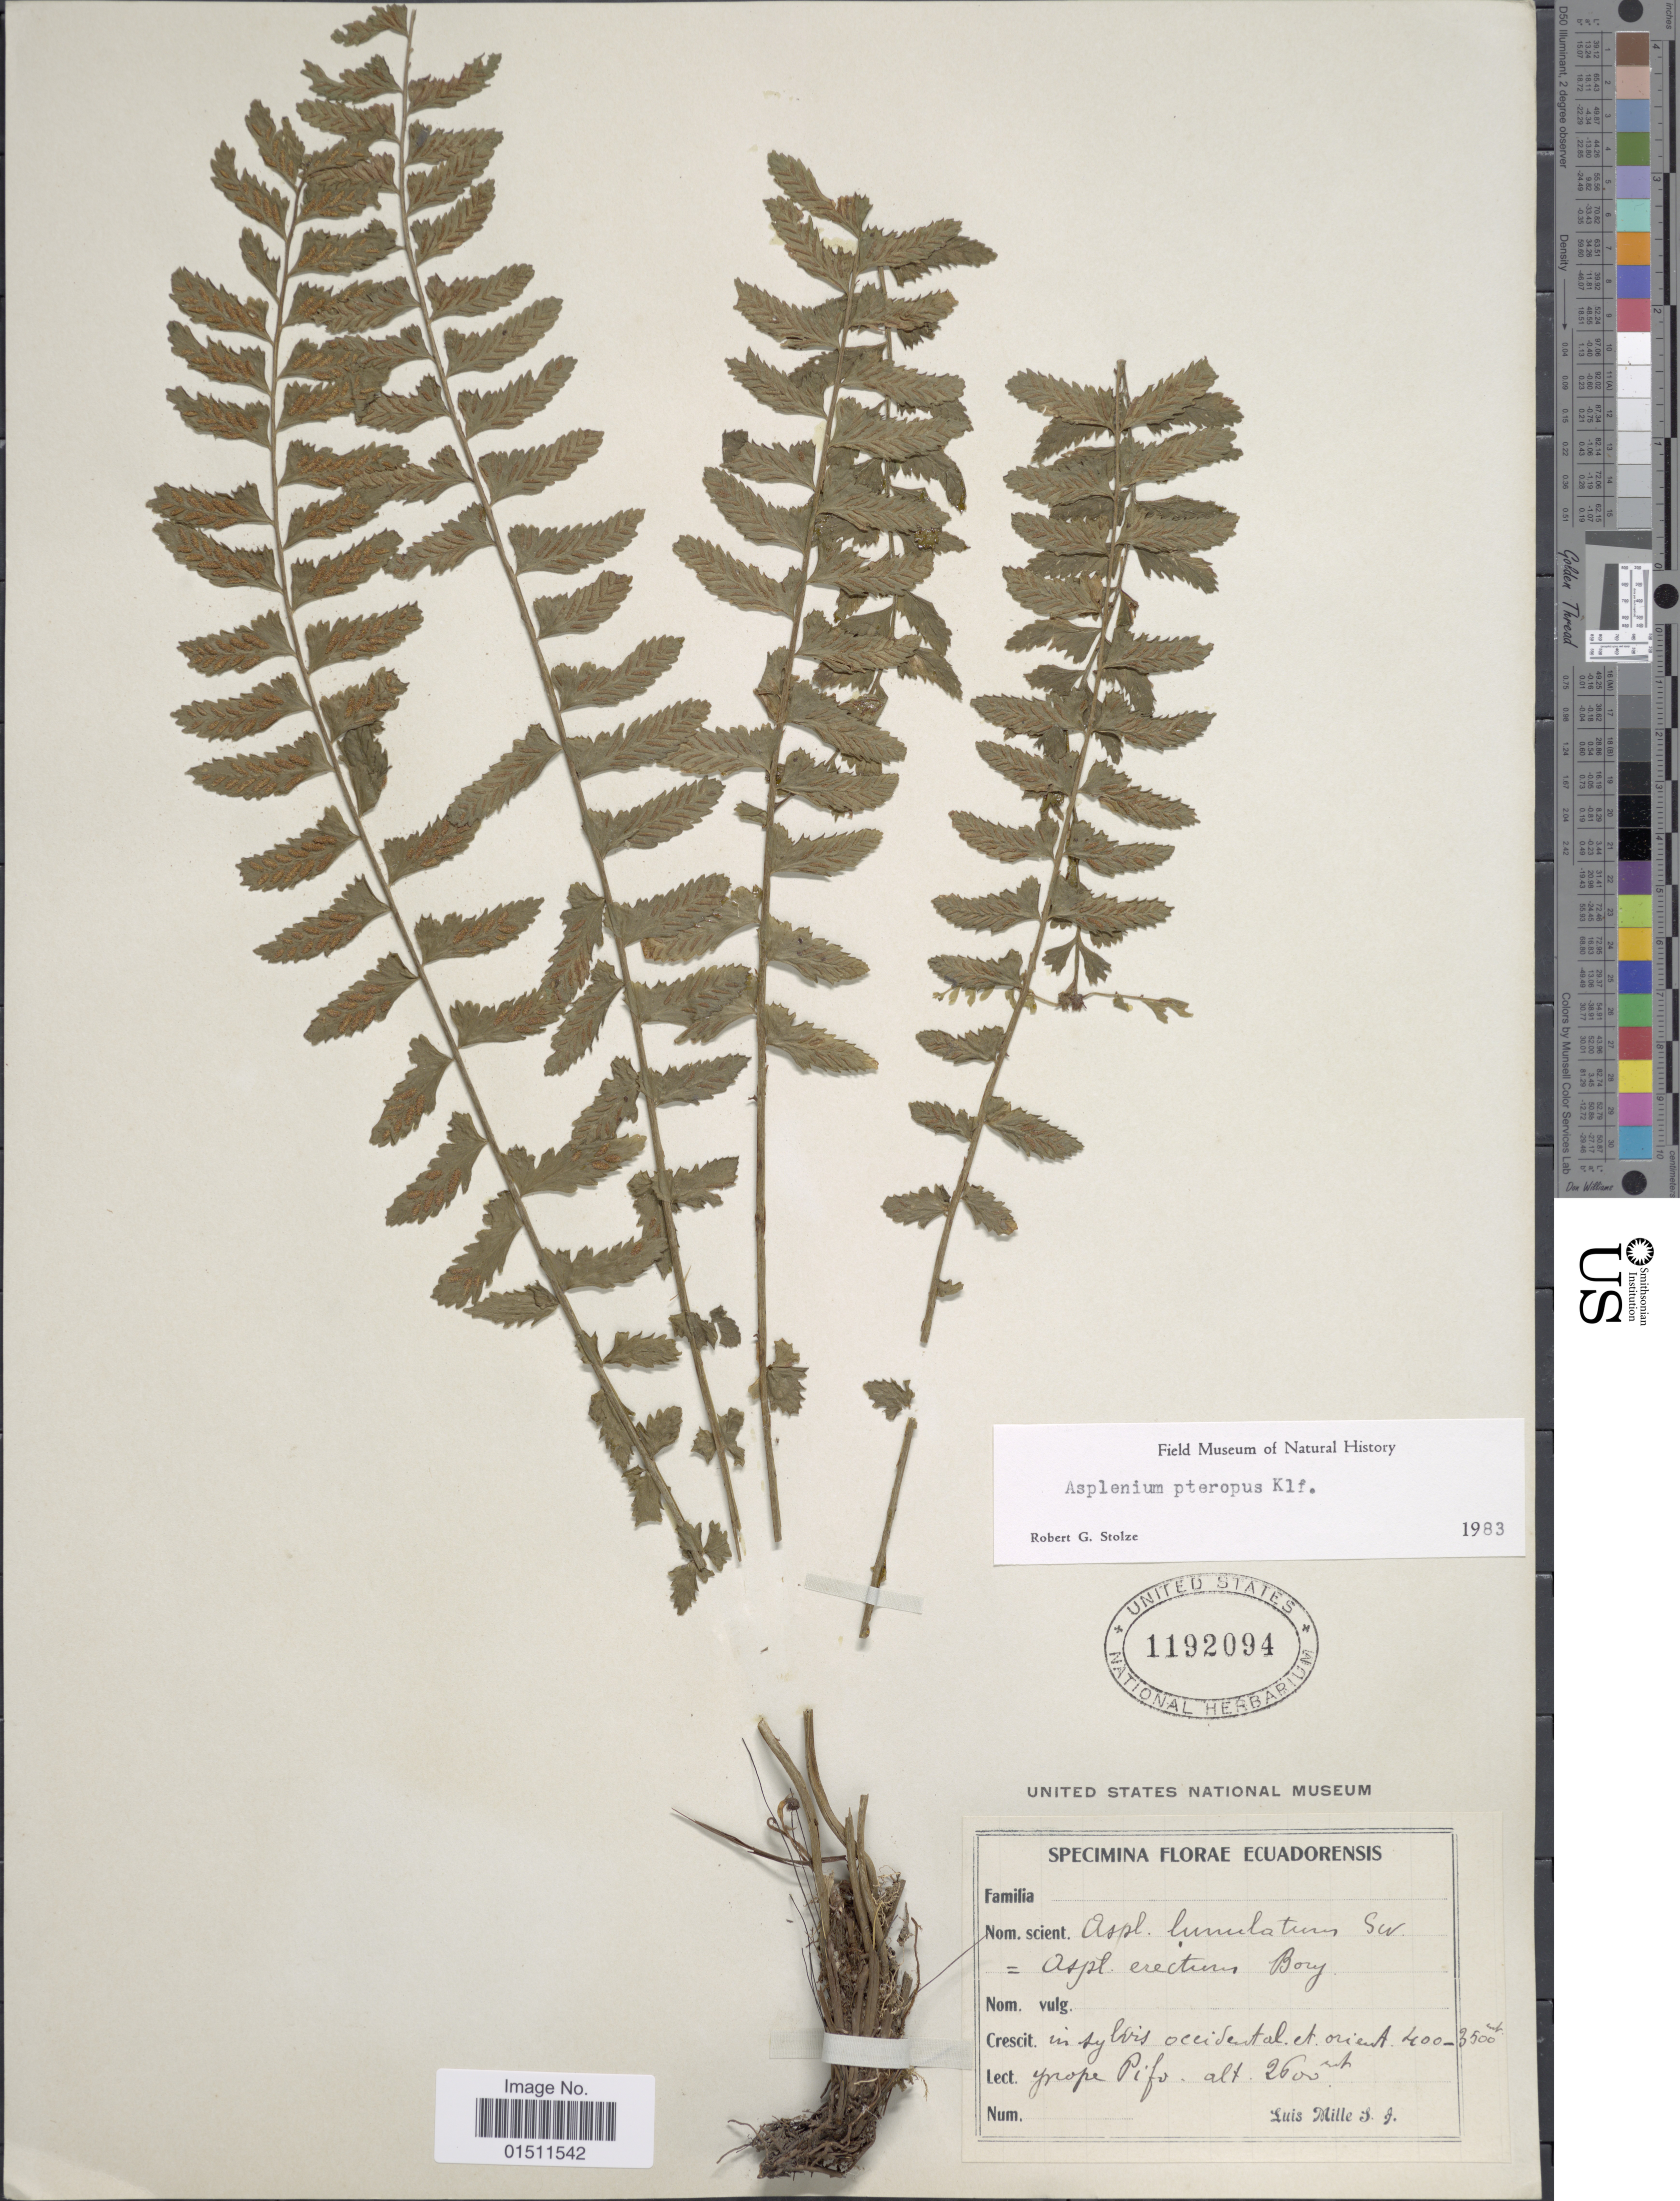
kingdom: Plantae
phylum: Tracheophyta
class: Polypodiopsida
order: Polypodiales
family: Aspleniaceae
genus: Asplenium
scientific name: Asplenium macrodon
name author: Fée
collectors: L. Mille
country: Ecuador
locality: Ecuadorensis, Grope Pifo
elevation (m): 792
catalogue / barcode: US 1192094